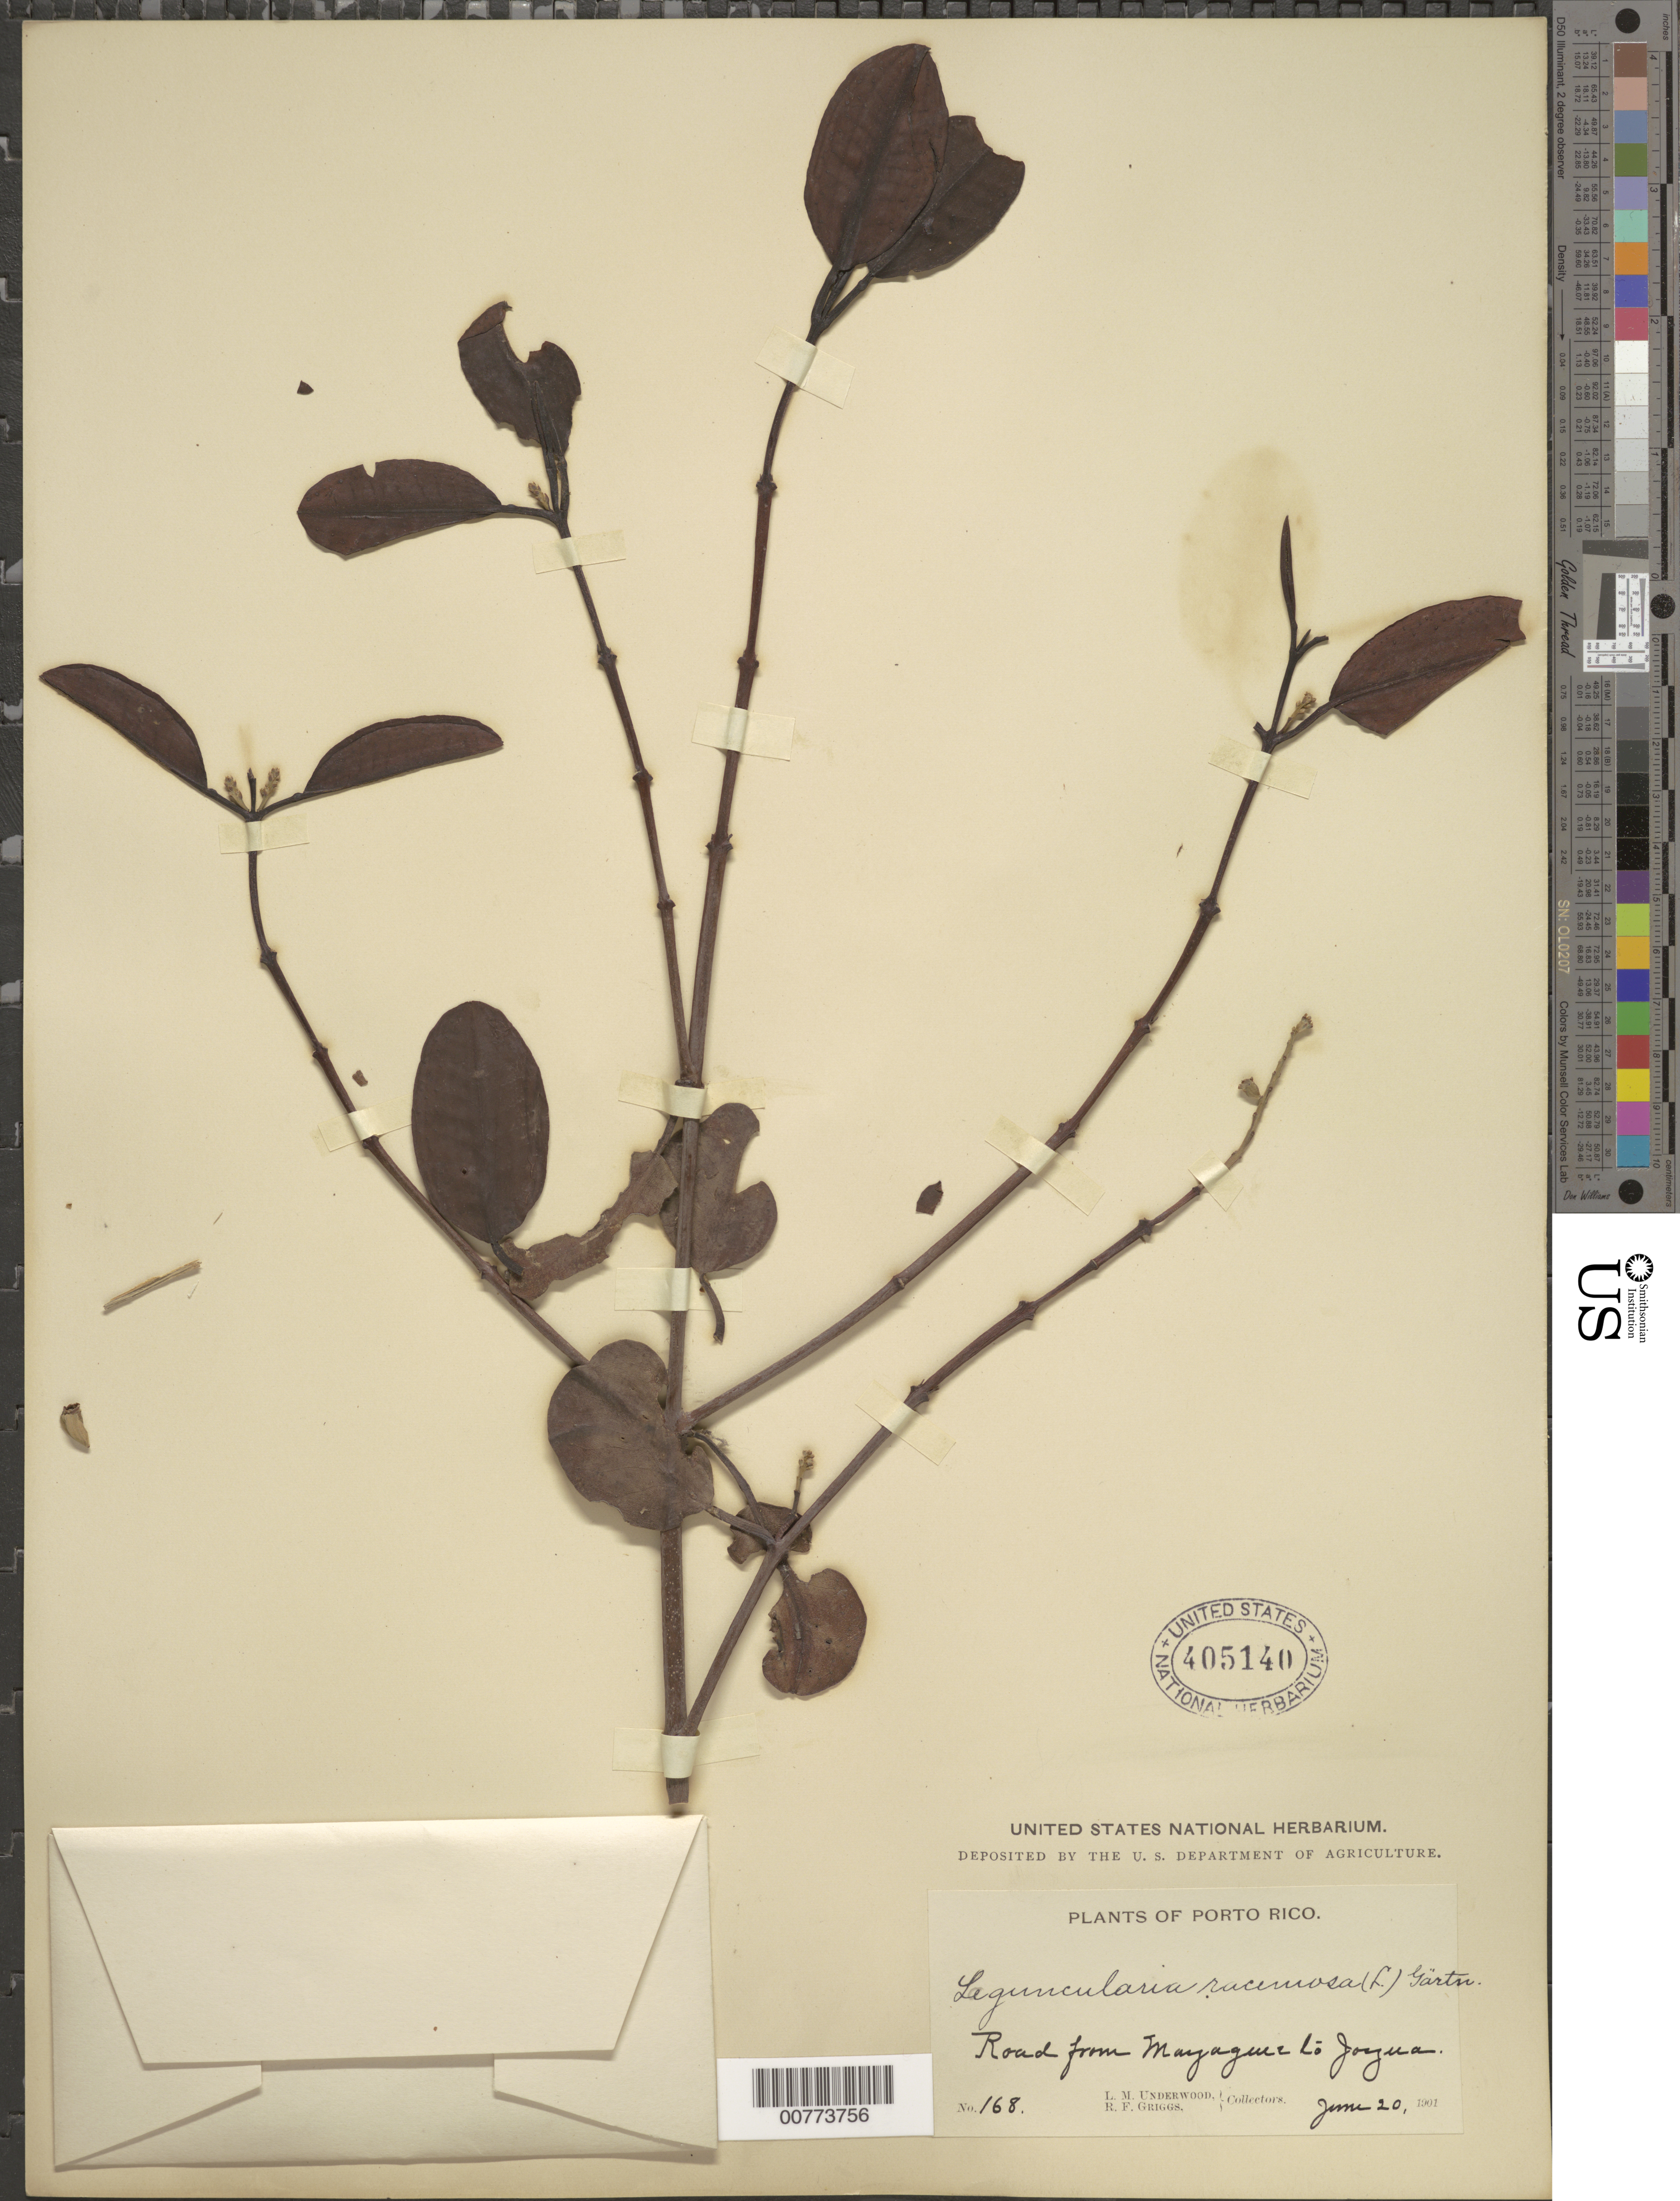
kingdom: Plantae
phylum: Tracheophyta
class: Magnoliopsida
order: Myrtales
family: Combretaceae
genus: Laguncularia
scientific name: Laguncularia racemosa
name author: (L.) C.F. Gaertn.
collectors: L. M. Underwood & R. F. Griggs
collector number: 168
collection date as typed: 20 Jun 1901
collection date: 1901-06-20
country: Puerto Rico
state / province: Mayagüez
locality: Road from Mayagüez to Joyuda.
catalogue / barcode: US 405140